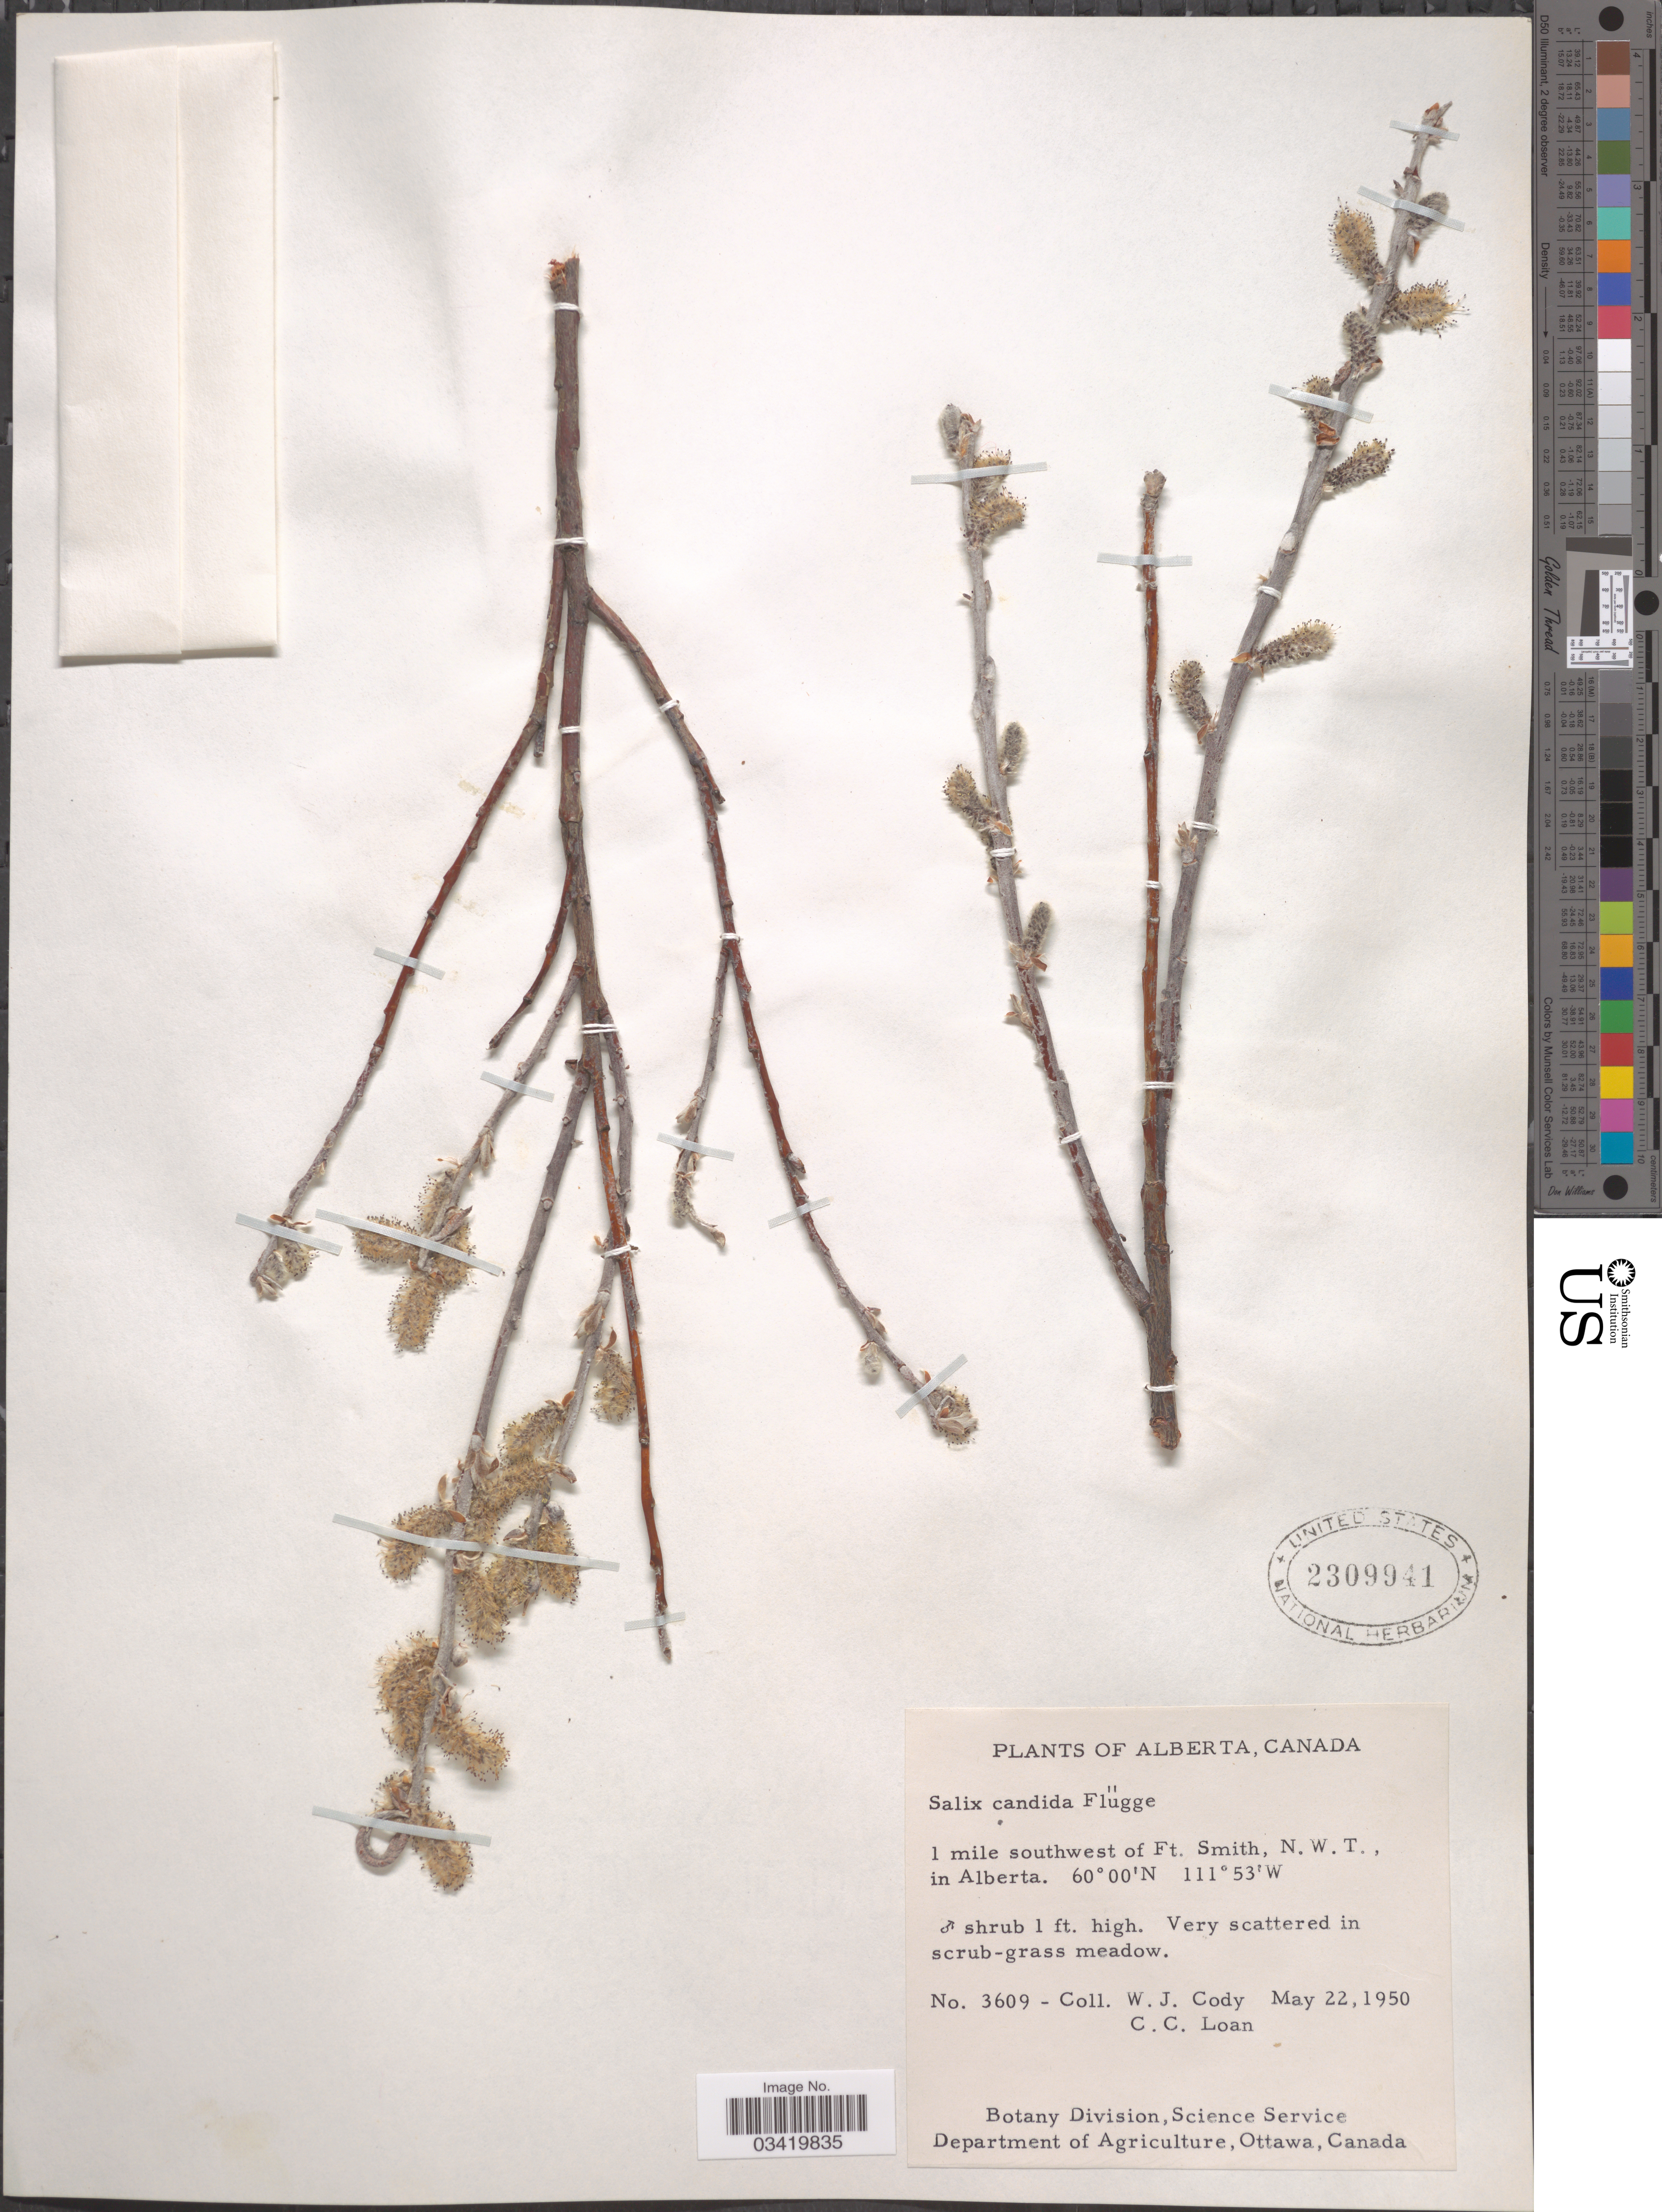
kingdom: Plantae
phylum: Tracheophyta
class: Magnoliopsida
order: Malpighiales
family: Salicaceae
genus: Salix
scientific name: Salix candida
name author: Flüggé ex Willd.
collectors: W. Cody & C. Loan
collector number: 3609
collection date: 1950-05-22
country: Canada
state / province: Alberta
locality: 1 mile southwest of Ft. Smith, N.W.T., in Alberta.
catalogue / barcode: US 2309941